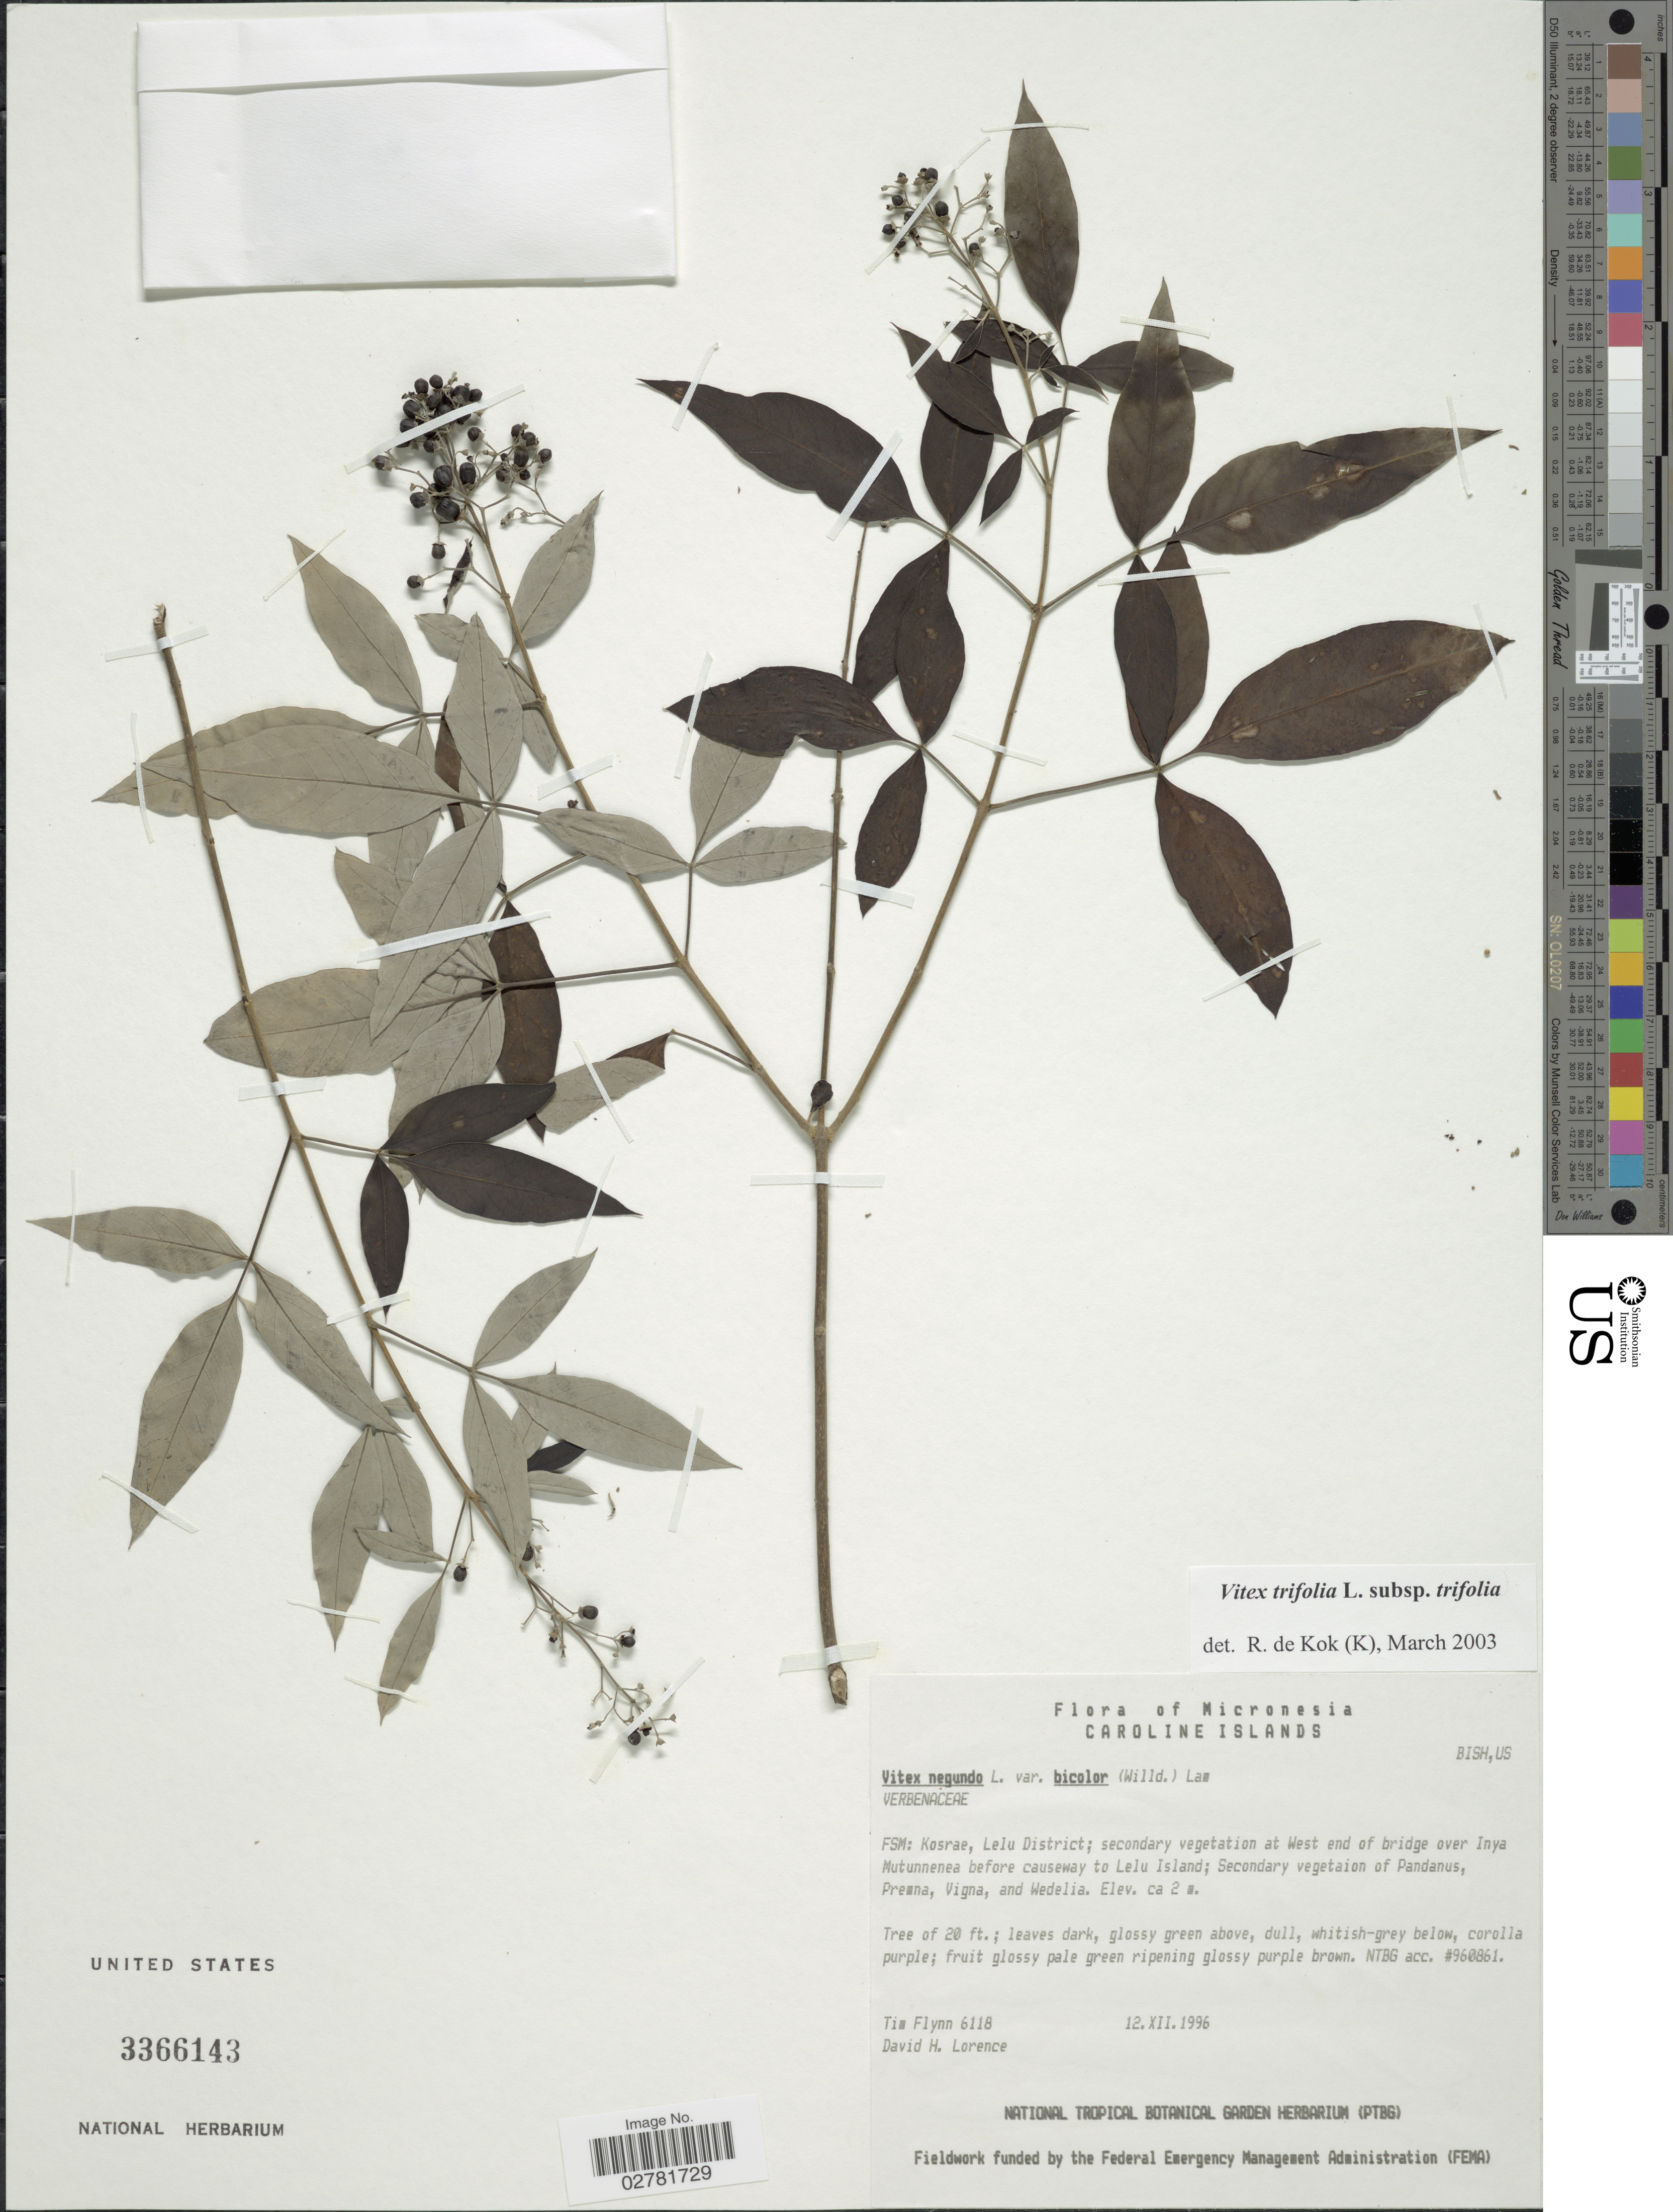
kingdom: Plantae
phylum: Tracheophyta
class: Magnoliopsida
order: Lamiales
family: Lamiaceae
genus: Vitex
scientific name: Vitex trifolia var. trifolia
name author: L.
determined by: Kok, R. de, (K)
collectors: T. Flynn & D. Lorence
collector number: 6118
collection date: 1996-12-12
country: Micronesia, Federated States of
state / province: Kosrae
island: Lelu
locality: Caroline Islands. Lelu District; secondary vegetation at West end of bridge over Inya Mutunnenea before causeway to Lelu Island.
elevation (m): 2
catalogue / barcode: US 3366143